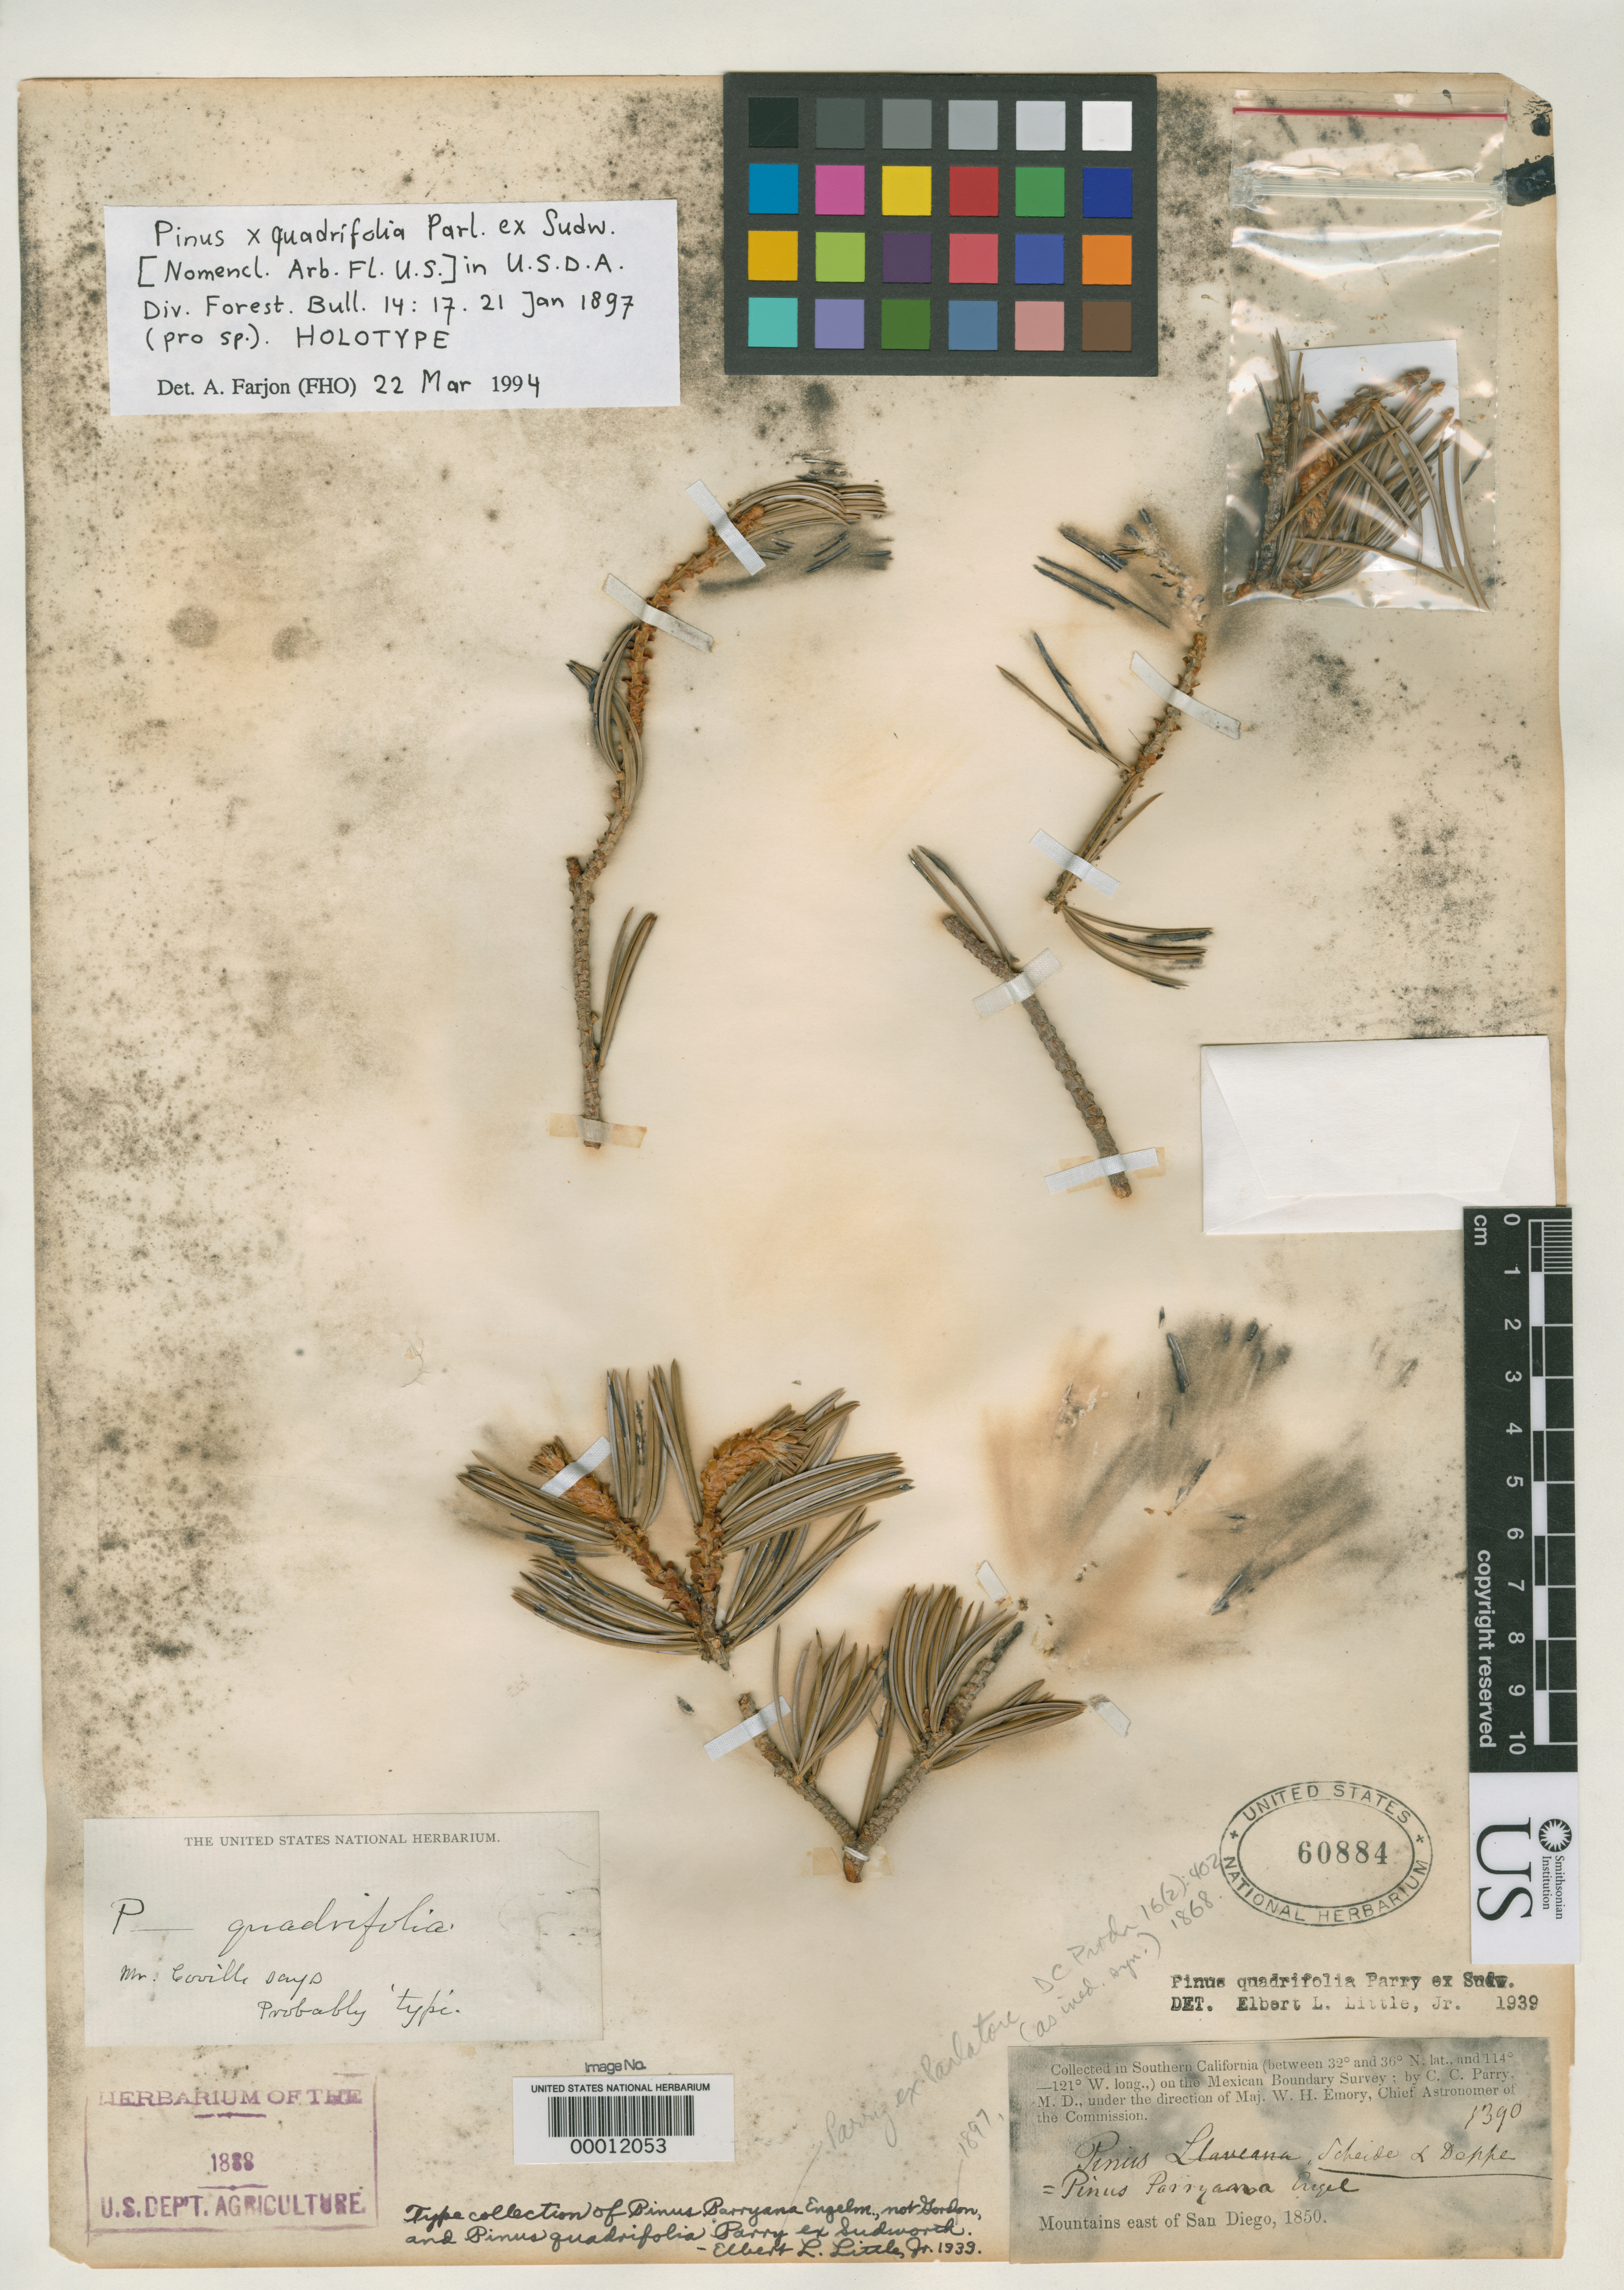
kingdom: Plantae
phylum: Tracheophyta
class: Pinopsida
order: Pinales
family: Pinaceae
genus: Pinus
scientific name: Pinus parryana Engelm., nom. illeg.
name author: Engelm.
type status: Type Collection; Holotype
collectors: C. C. Parry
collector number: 1390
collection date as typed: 1850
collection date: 1850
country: United States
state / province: California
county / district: San Diego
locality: Mouuntains east of San Diego.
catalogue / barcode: US 60884